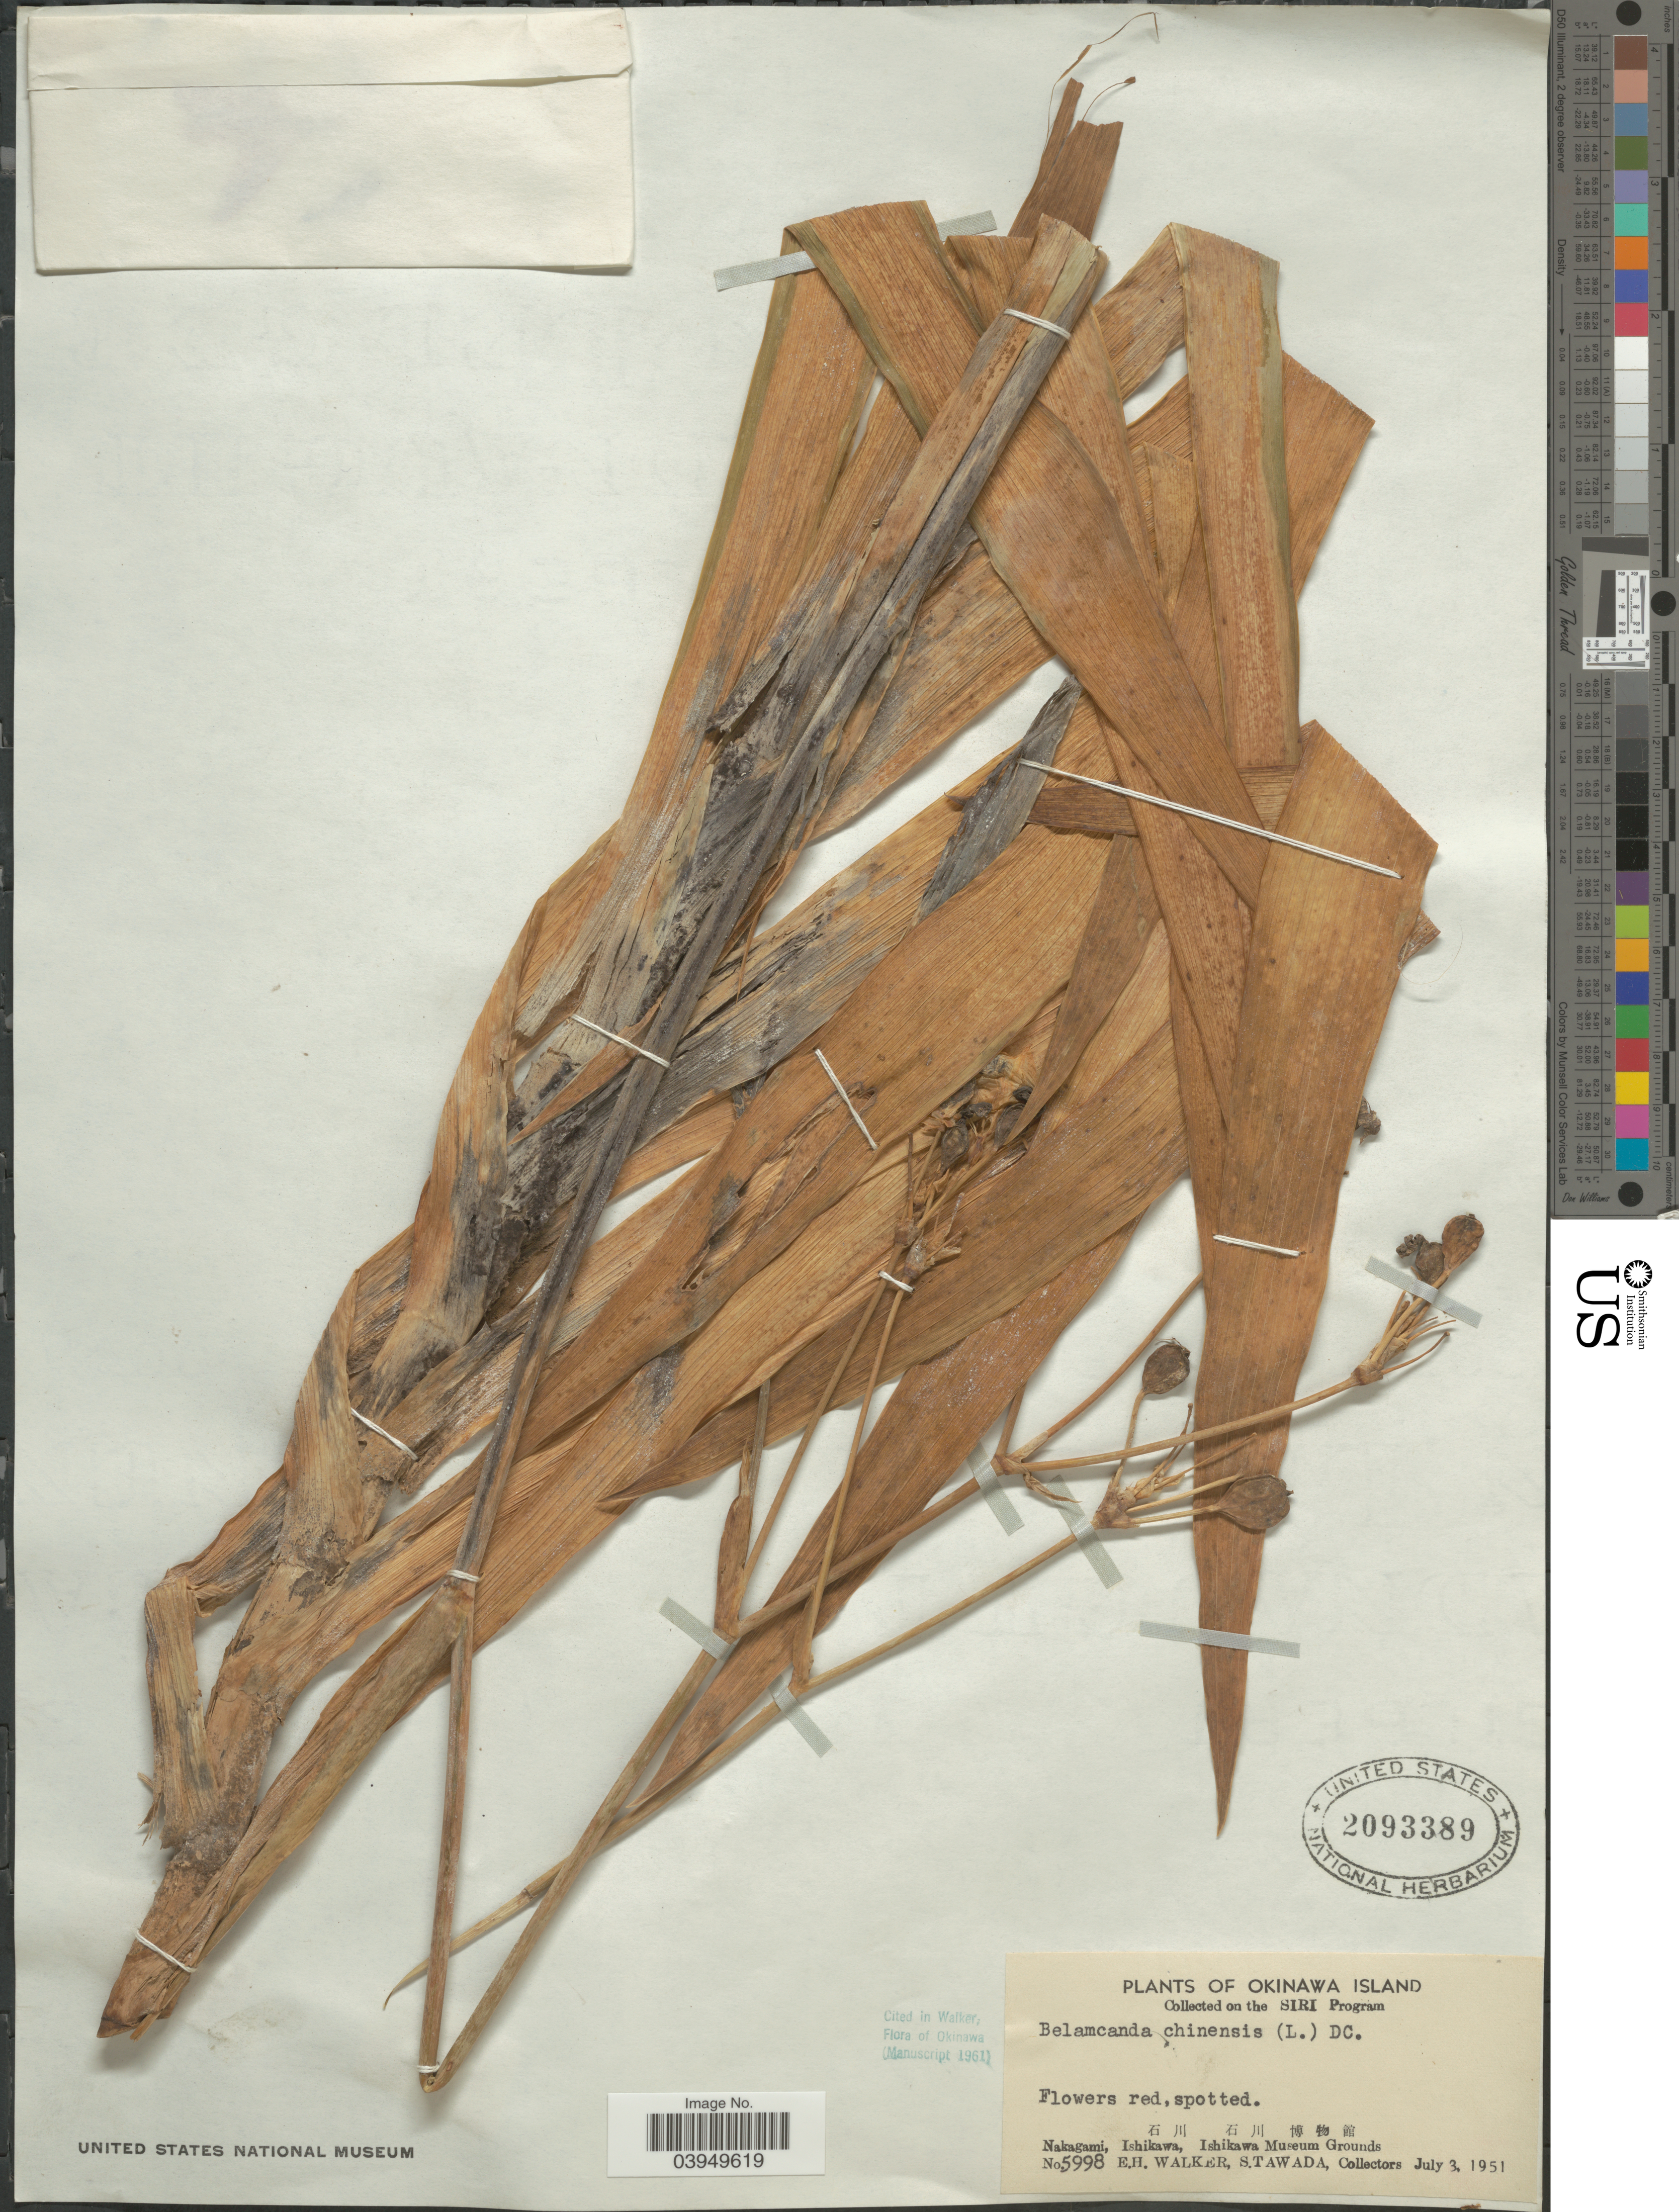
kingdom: Plantae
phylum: Tracheophyta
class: Liliopsida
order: Asparagales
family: Iridaceae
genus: Iris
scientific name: Iris domestica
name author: (L.) Goldblatt & Mabb.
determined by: Strong, Mark T., (BOT), Smithsonian Institution - National Museum of Natural History (UNITED STATES)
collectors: E. H. Walker & S. Tawada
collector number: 5998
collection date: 1951-07-03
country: Japan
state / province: Okinawa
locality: Okinawa Island. Nakagami, Ishikawa, Ishikawa Museum Grounds.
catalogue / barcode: US 2093389